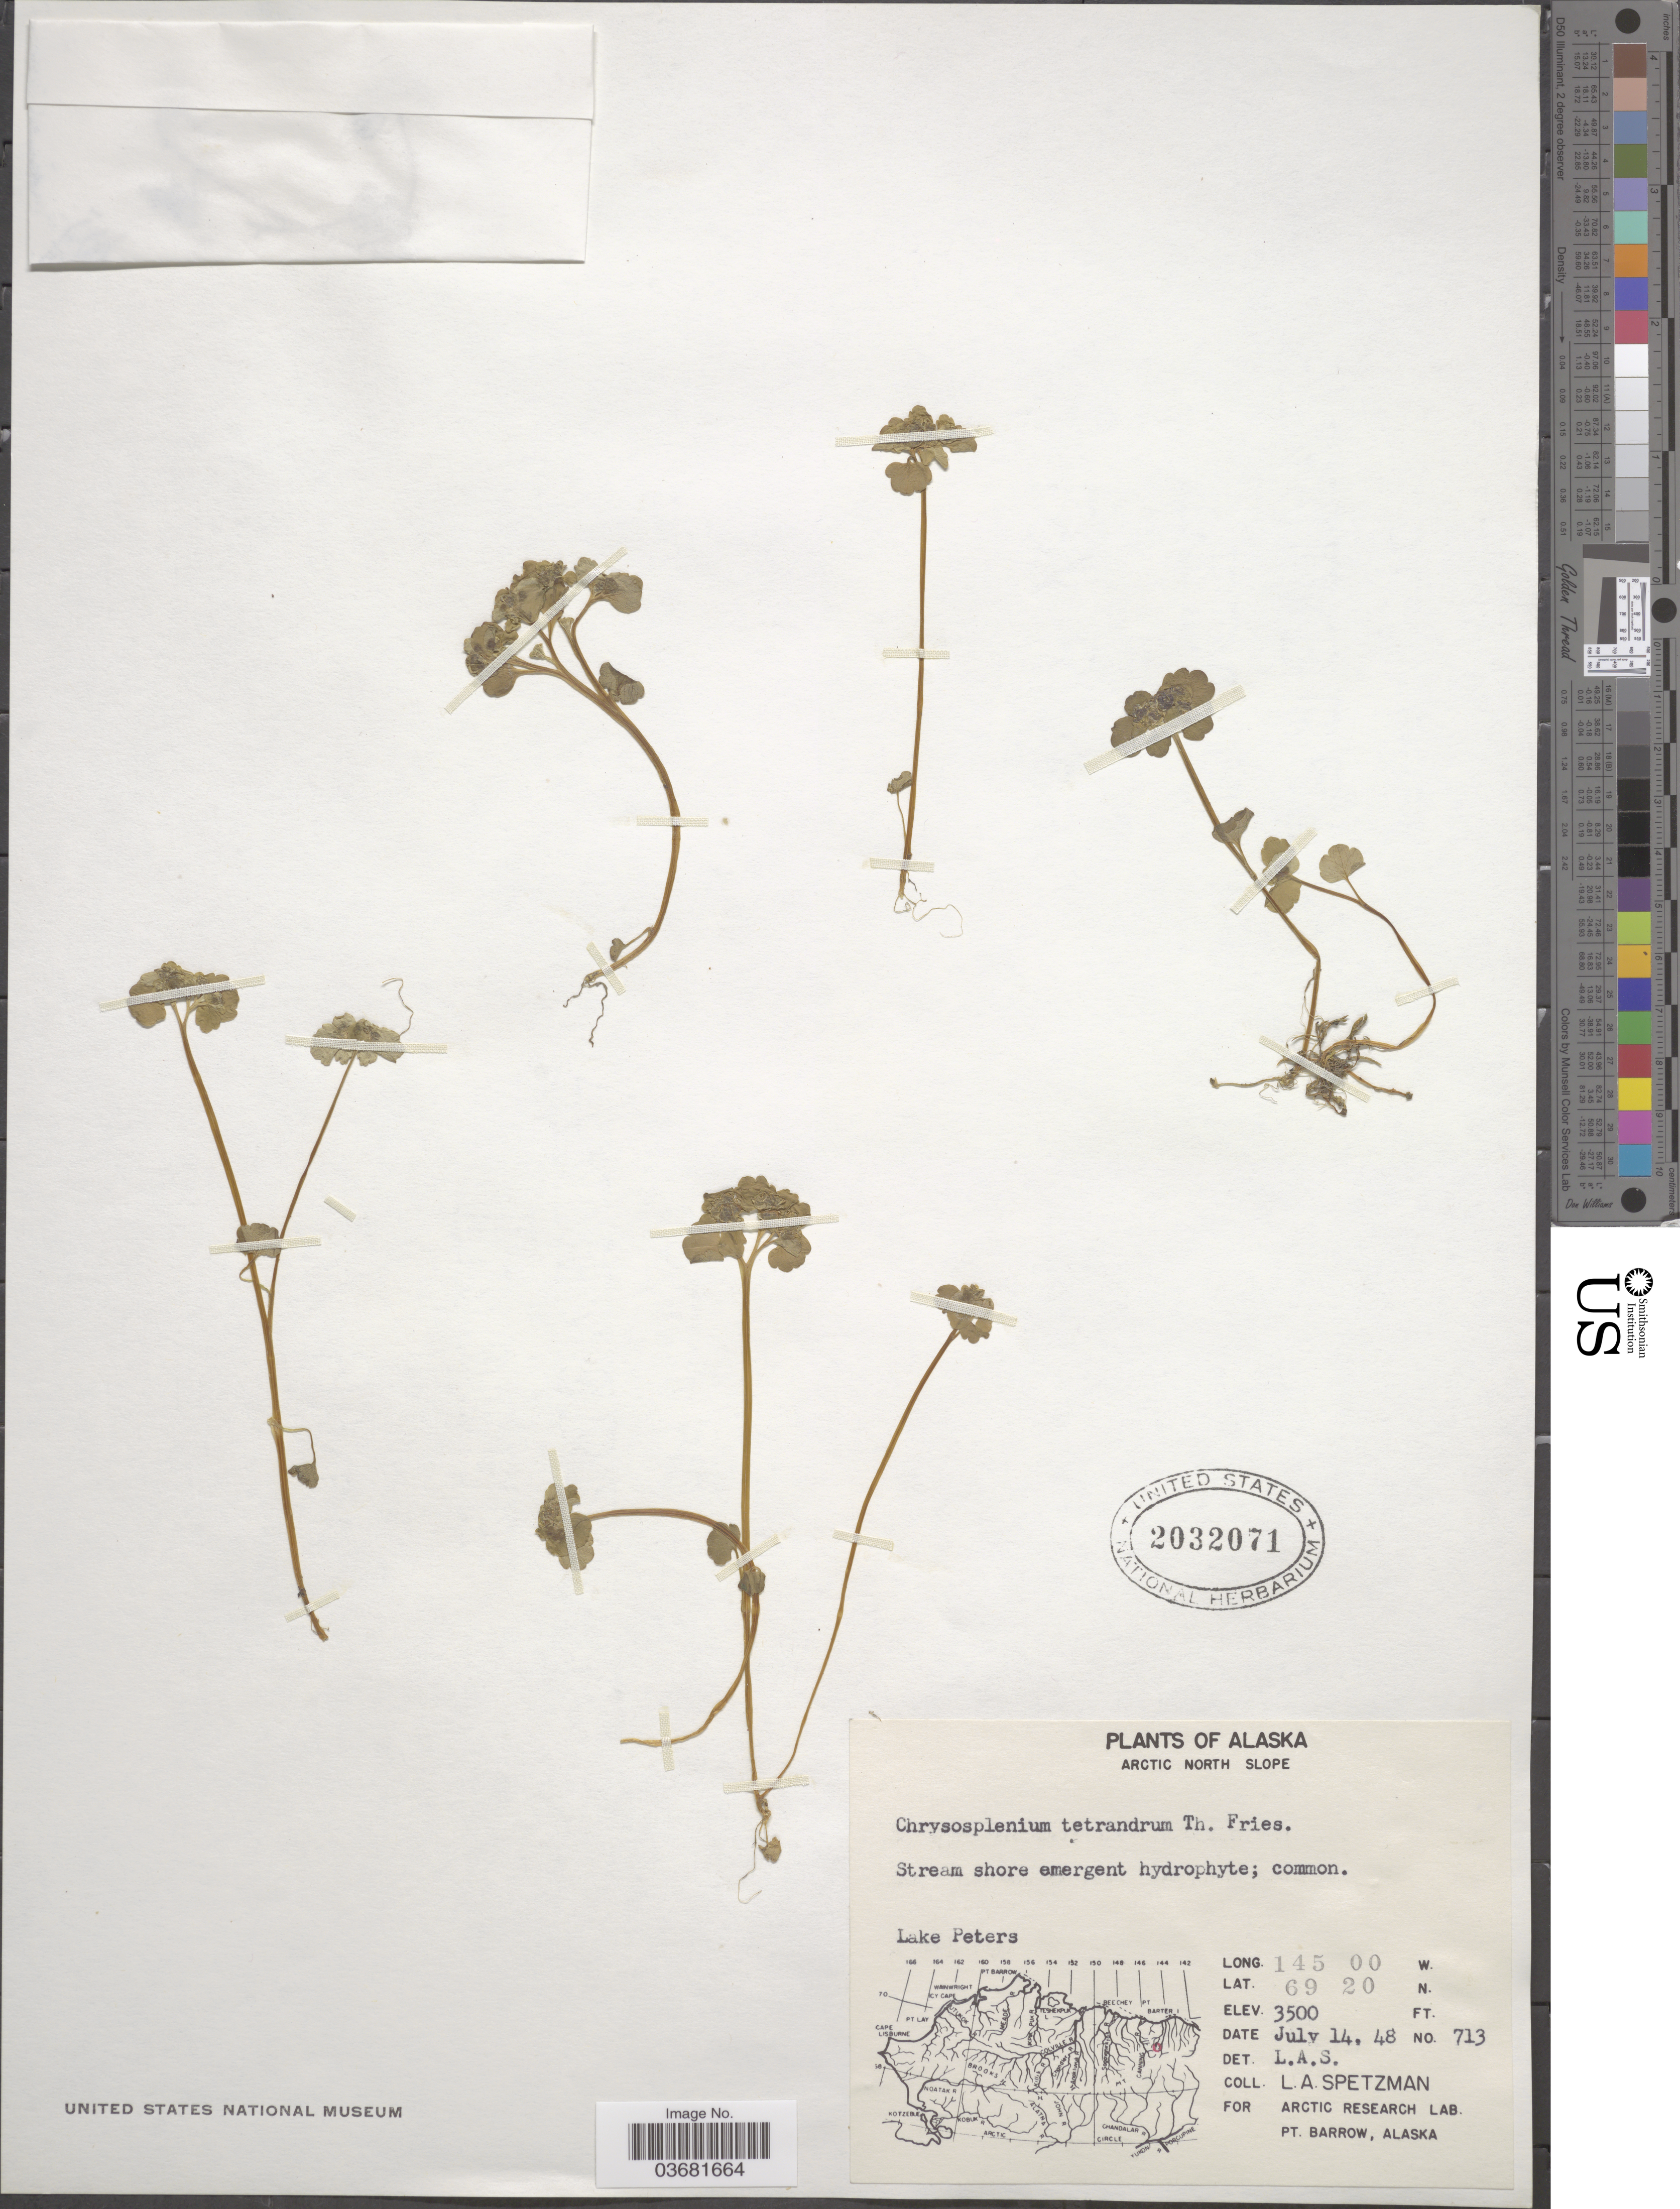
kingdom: Plantae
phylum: Tracheophyta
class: Magnoliopsida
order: Saxifragales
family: Saxifragaceae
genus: Chrysosplenium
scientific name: Chrysosplenium tetrandrum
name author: (N. Lund) Th. Fr.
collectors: L. Spetzman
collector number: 713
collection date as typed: Transcribed d/m/y: 14/7/48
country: United States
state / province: Alaska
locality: Arctic North Slope. Lake Peters.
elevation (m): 1067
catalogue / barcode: US 2032071